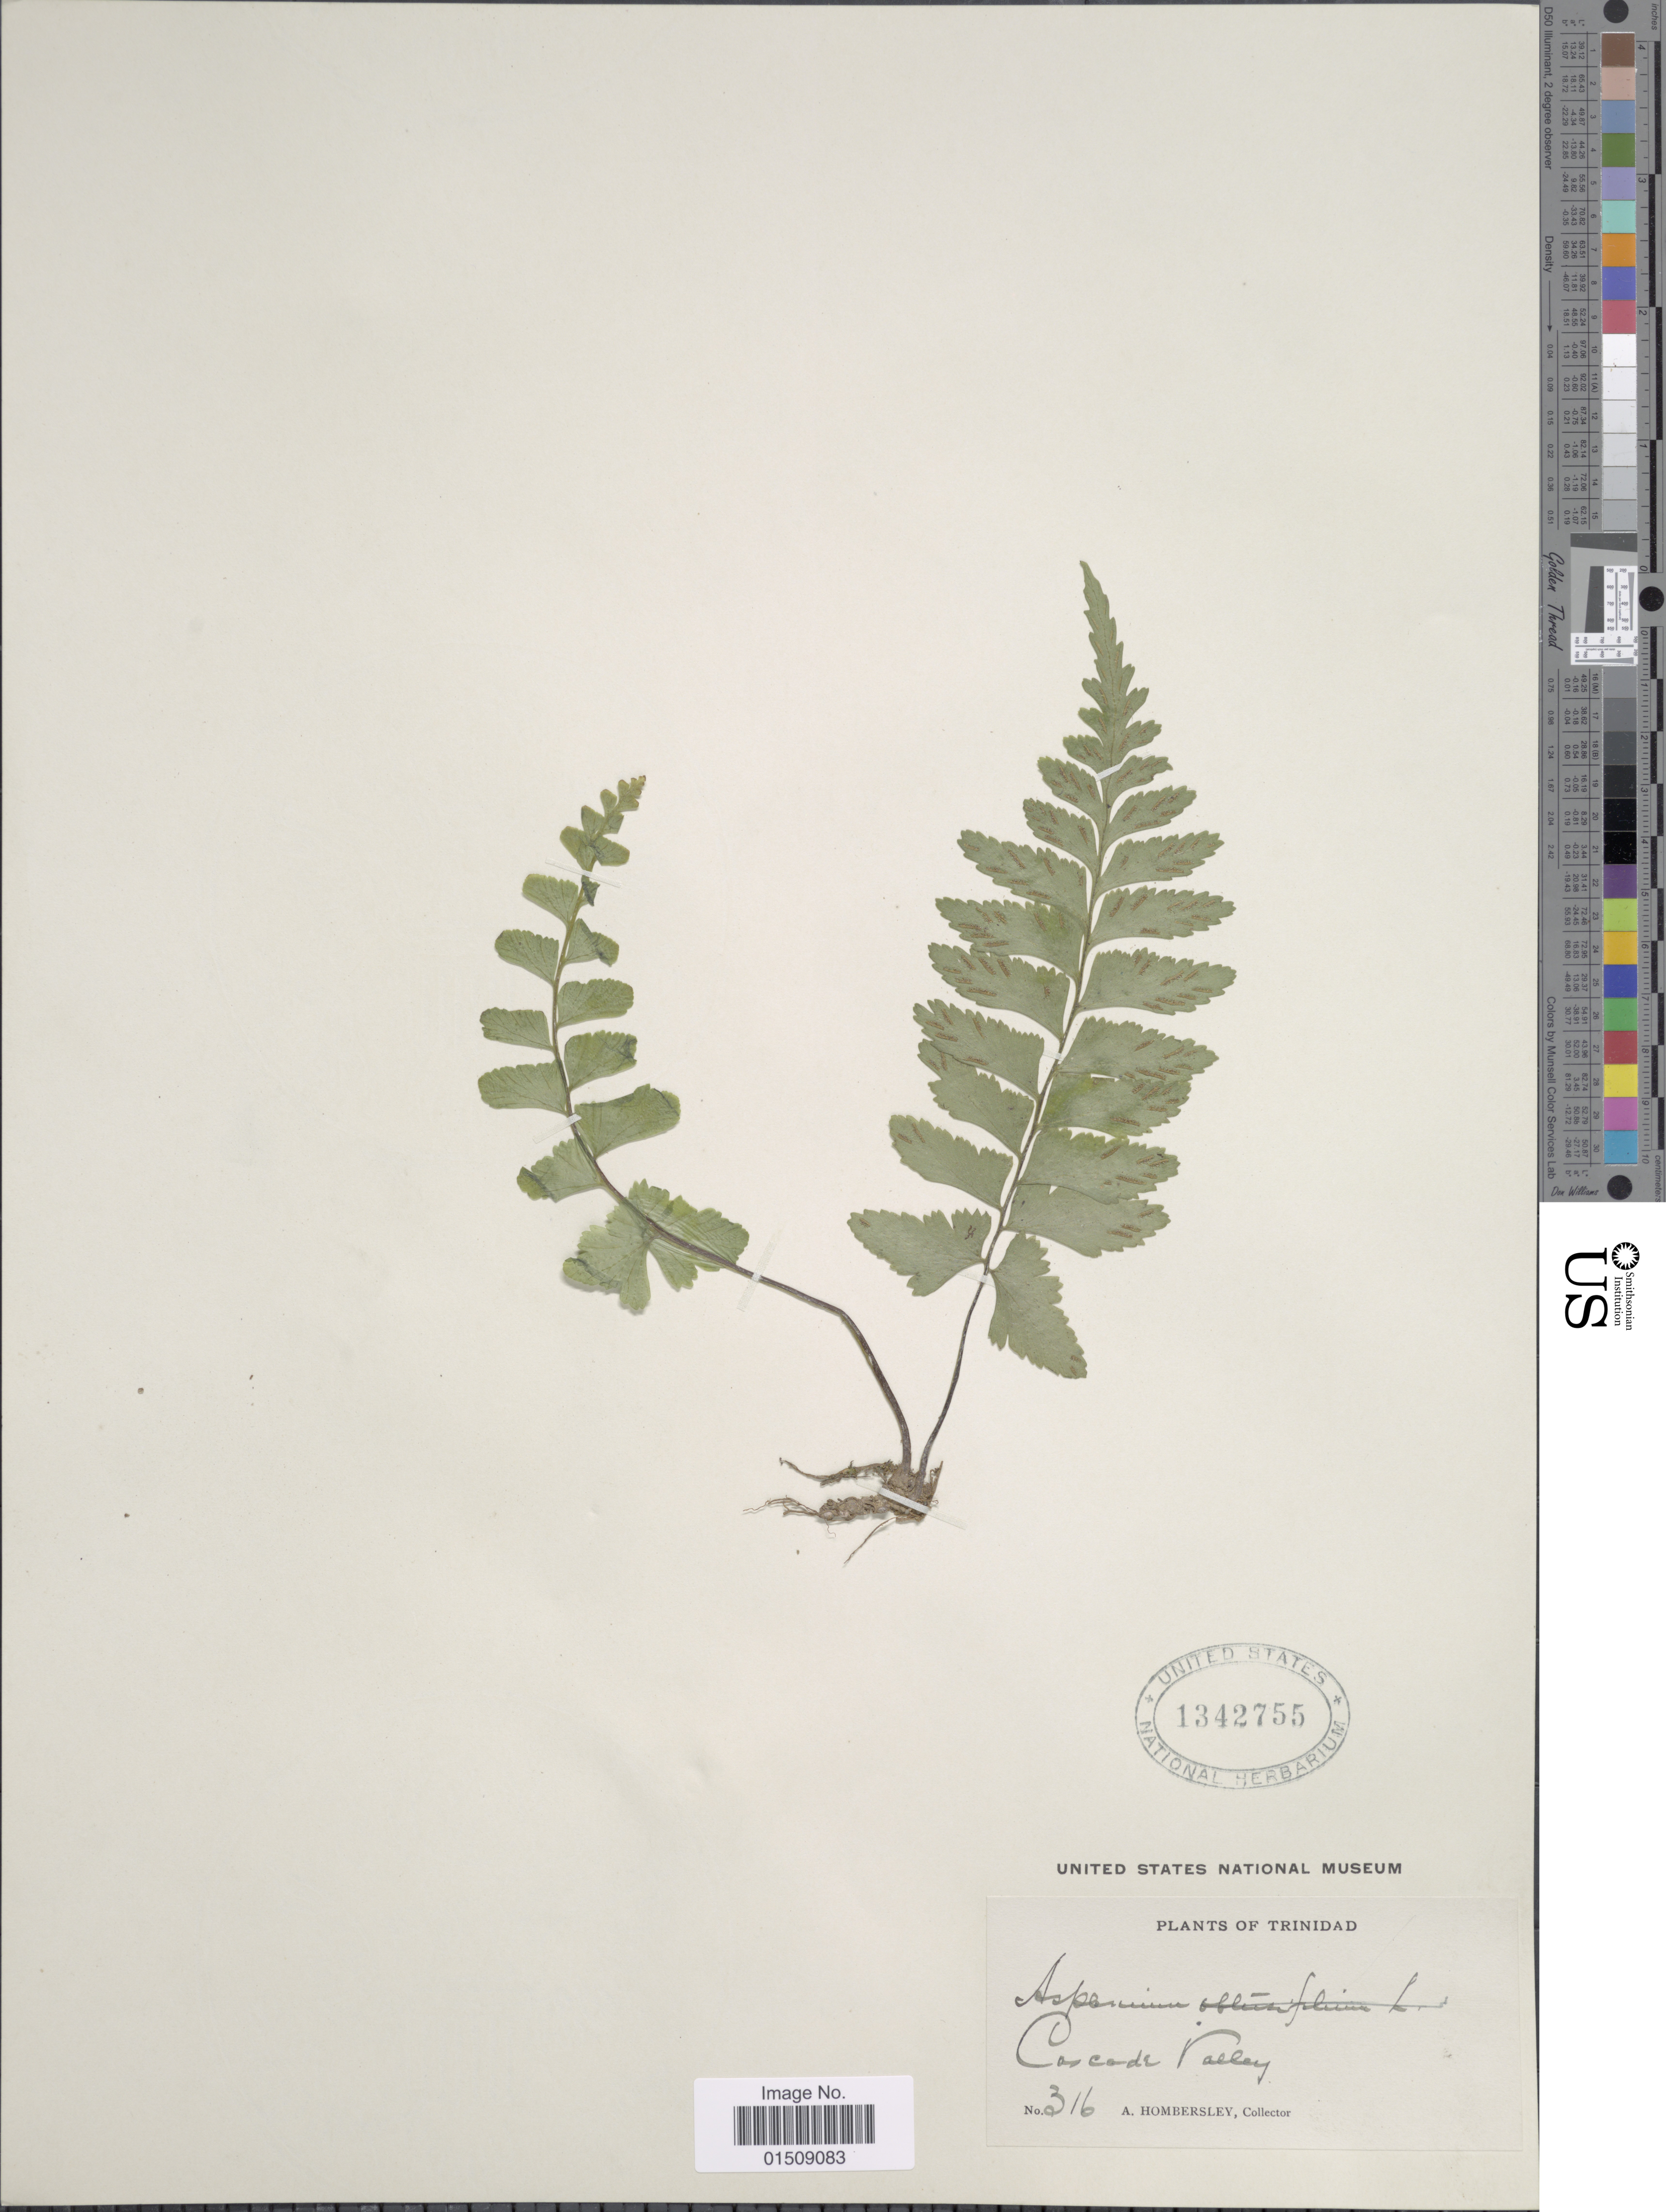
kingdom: Plantae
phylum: Tracheophyta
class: Polypodiopsida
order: Polypodiales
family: Aspleniaceae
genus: Asplenium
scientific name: Asplenium laetum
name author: Sw.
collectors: A. Hombersley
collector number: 316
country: Trinidad and Tobago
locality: Trinidad, Cascade Valley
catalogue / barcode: US 1342755